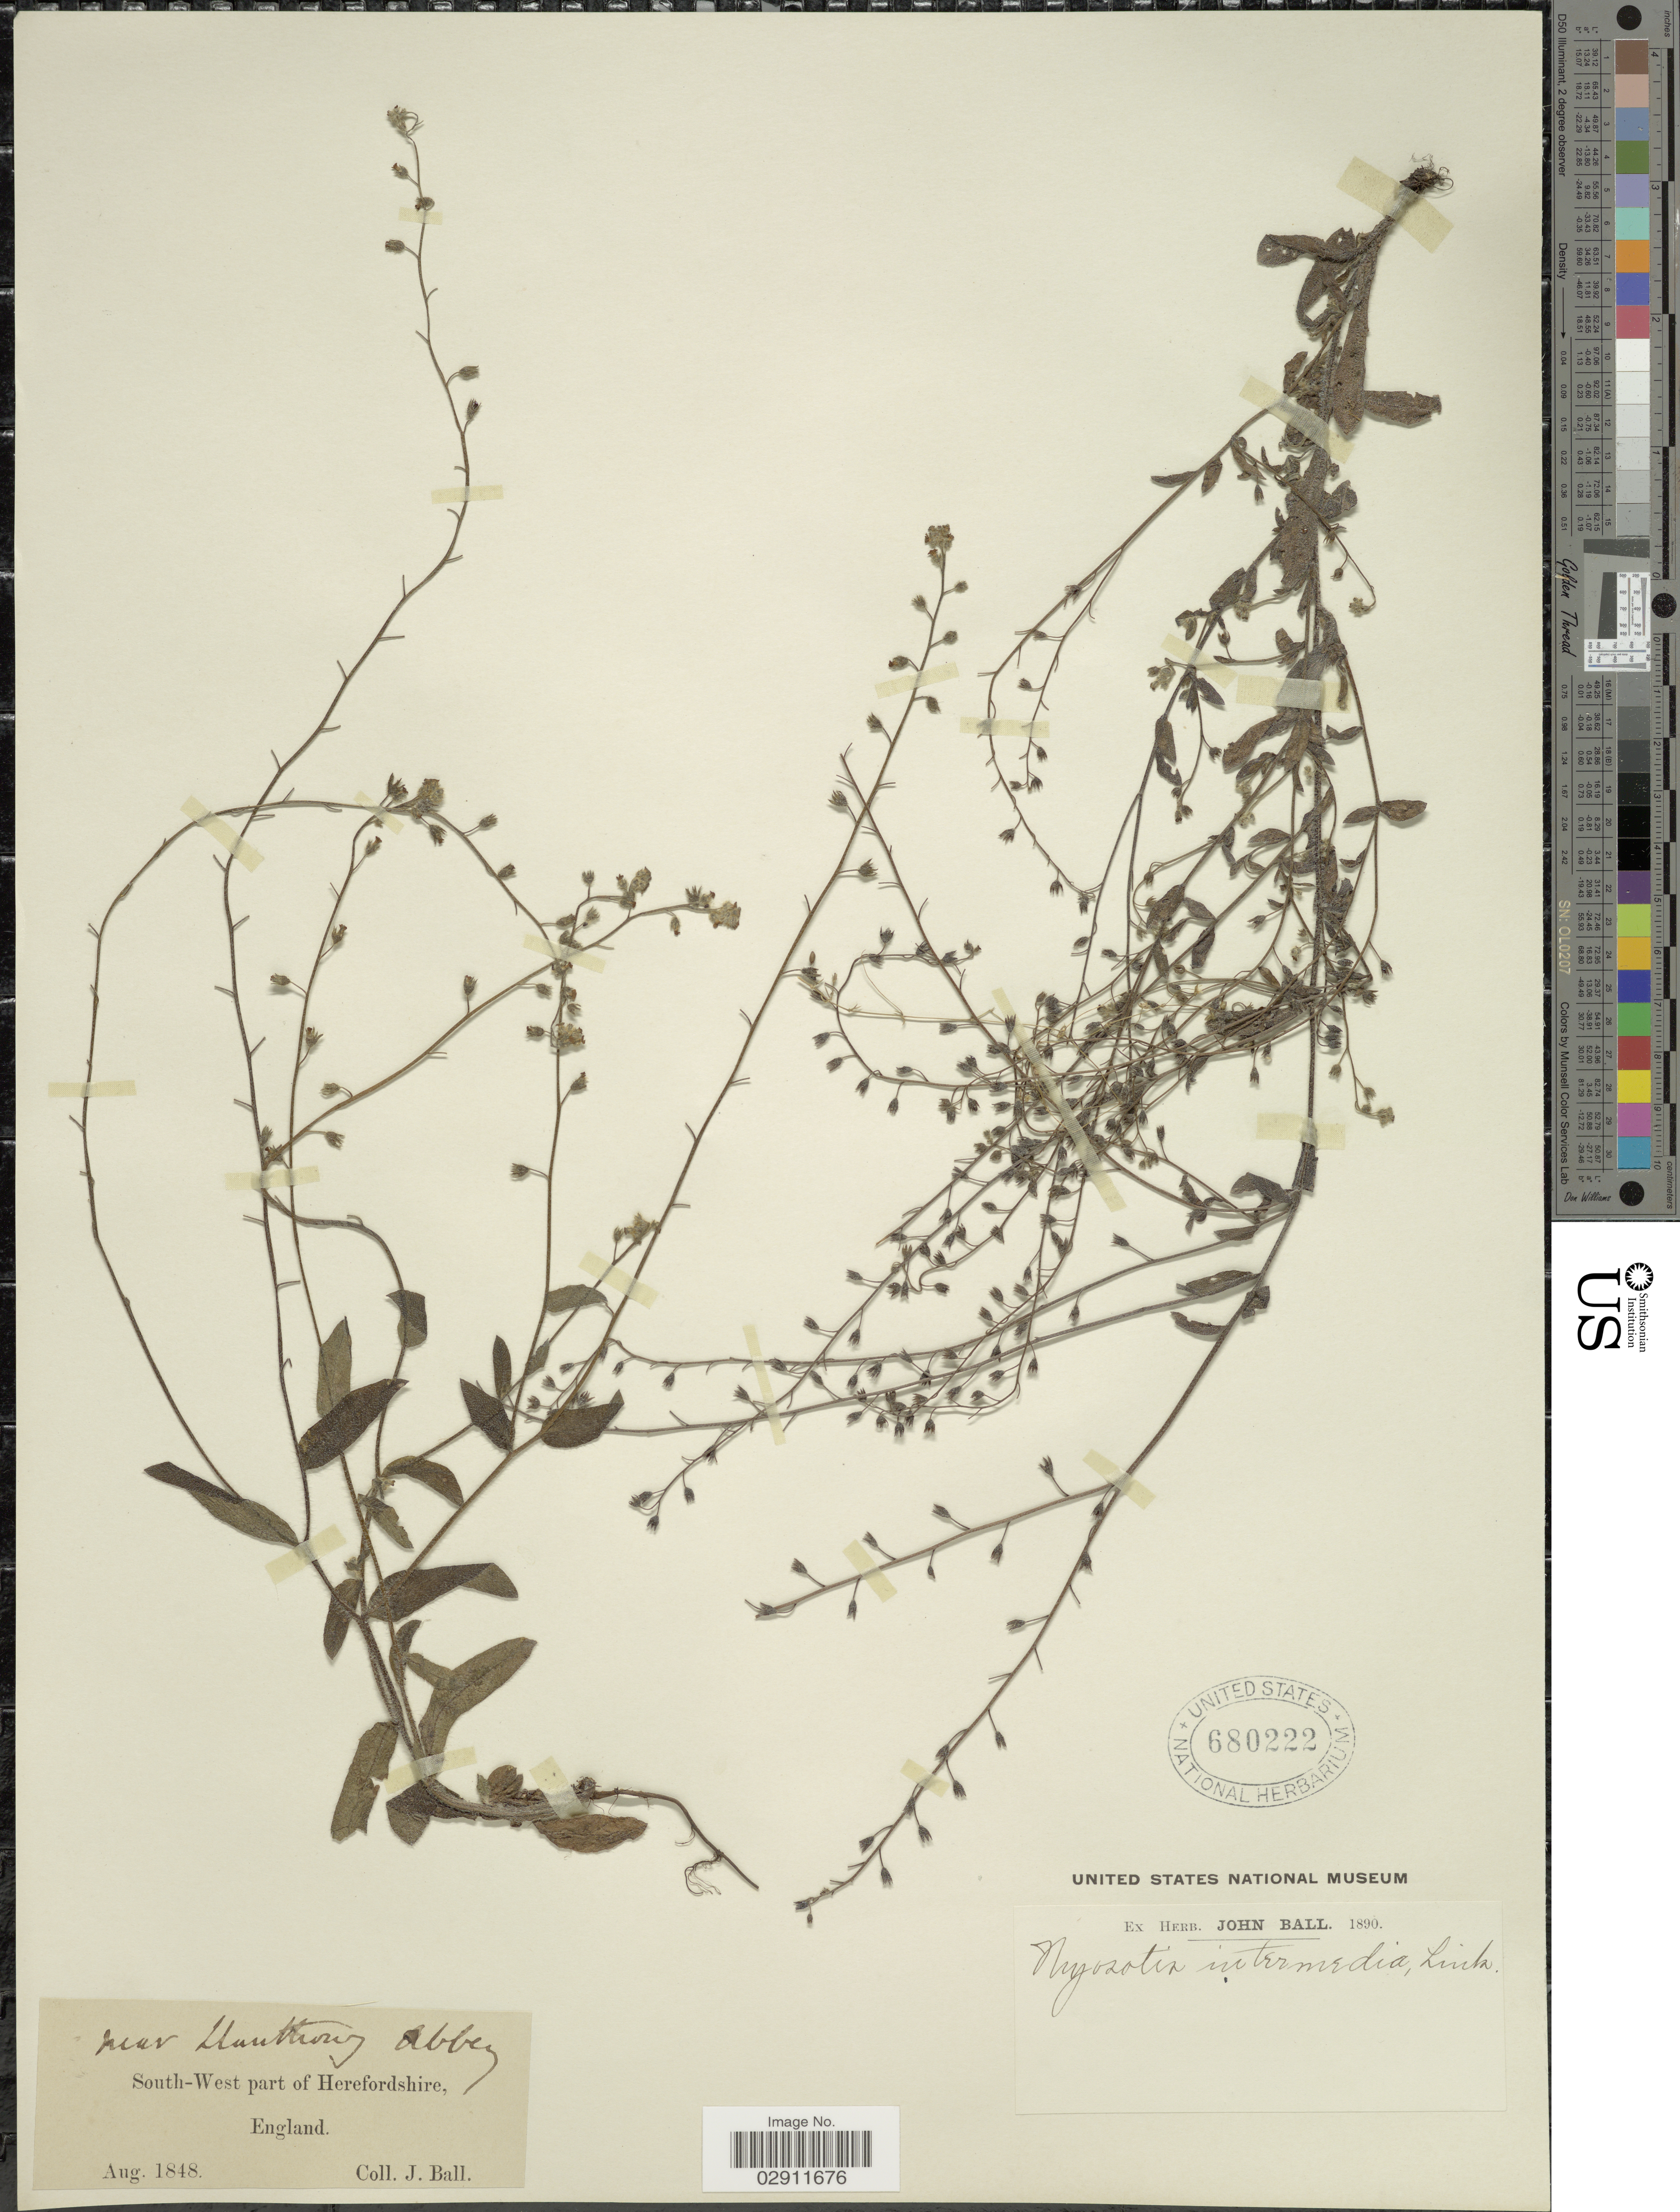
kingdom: Plantae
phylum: Tracheophyta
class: Magnoliopsida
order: Boraginales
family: Boraginaceae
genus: Myosotis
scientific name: Myosotis intermedia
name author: Link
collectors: J. Ball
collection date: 1848-08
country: United Kingdom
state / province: England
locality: Near Llanthony Abbey. South-West part of Herefordshire.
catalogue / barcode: US 680222